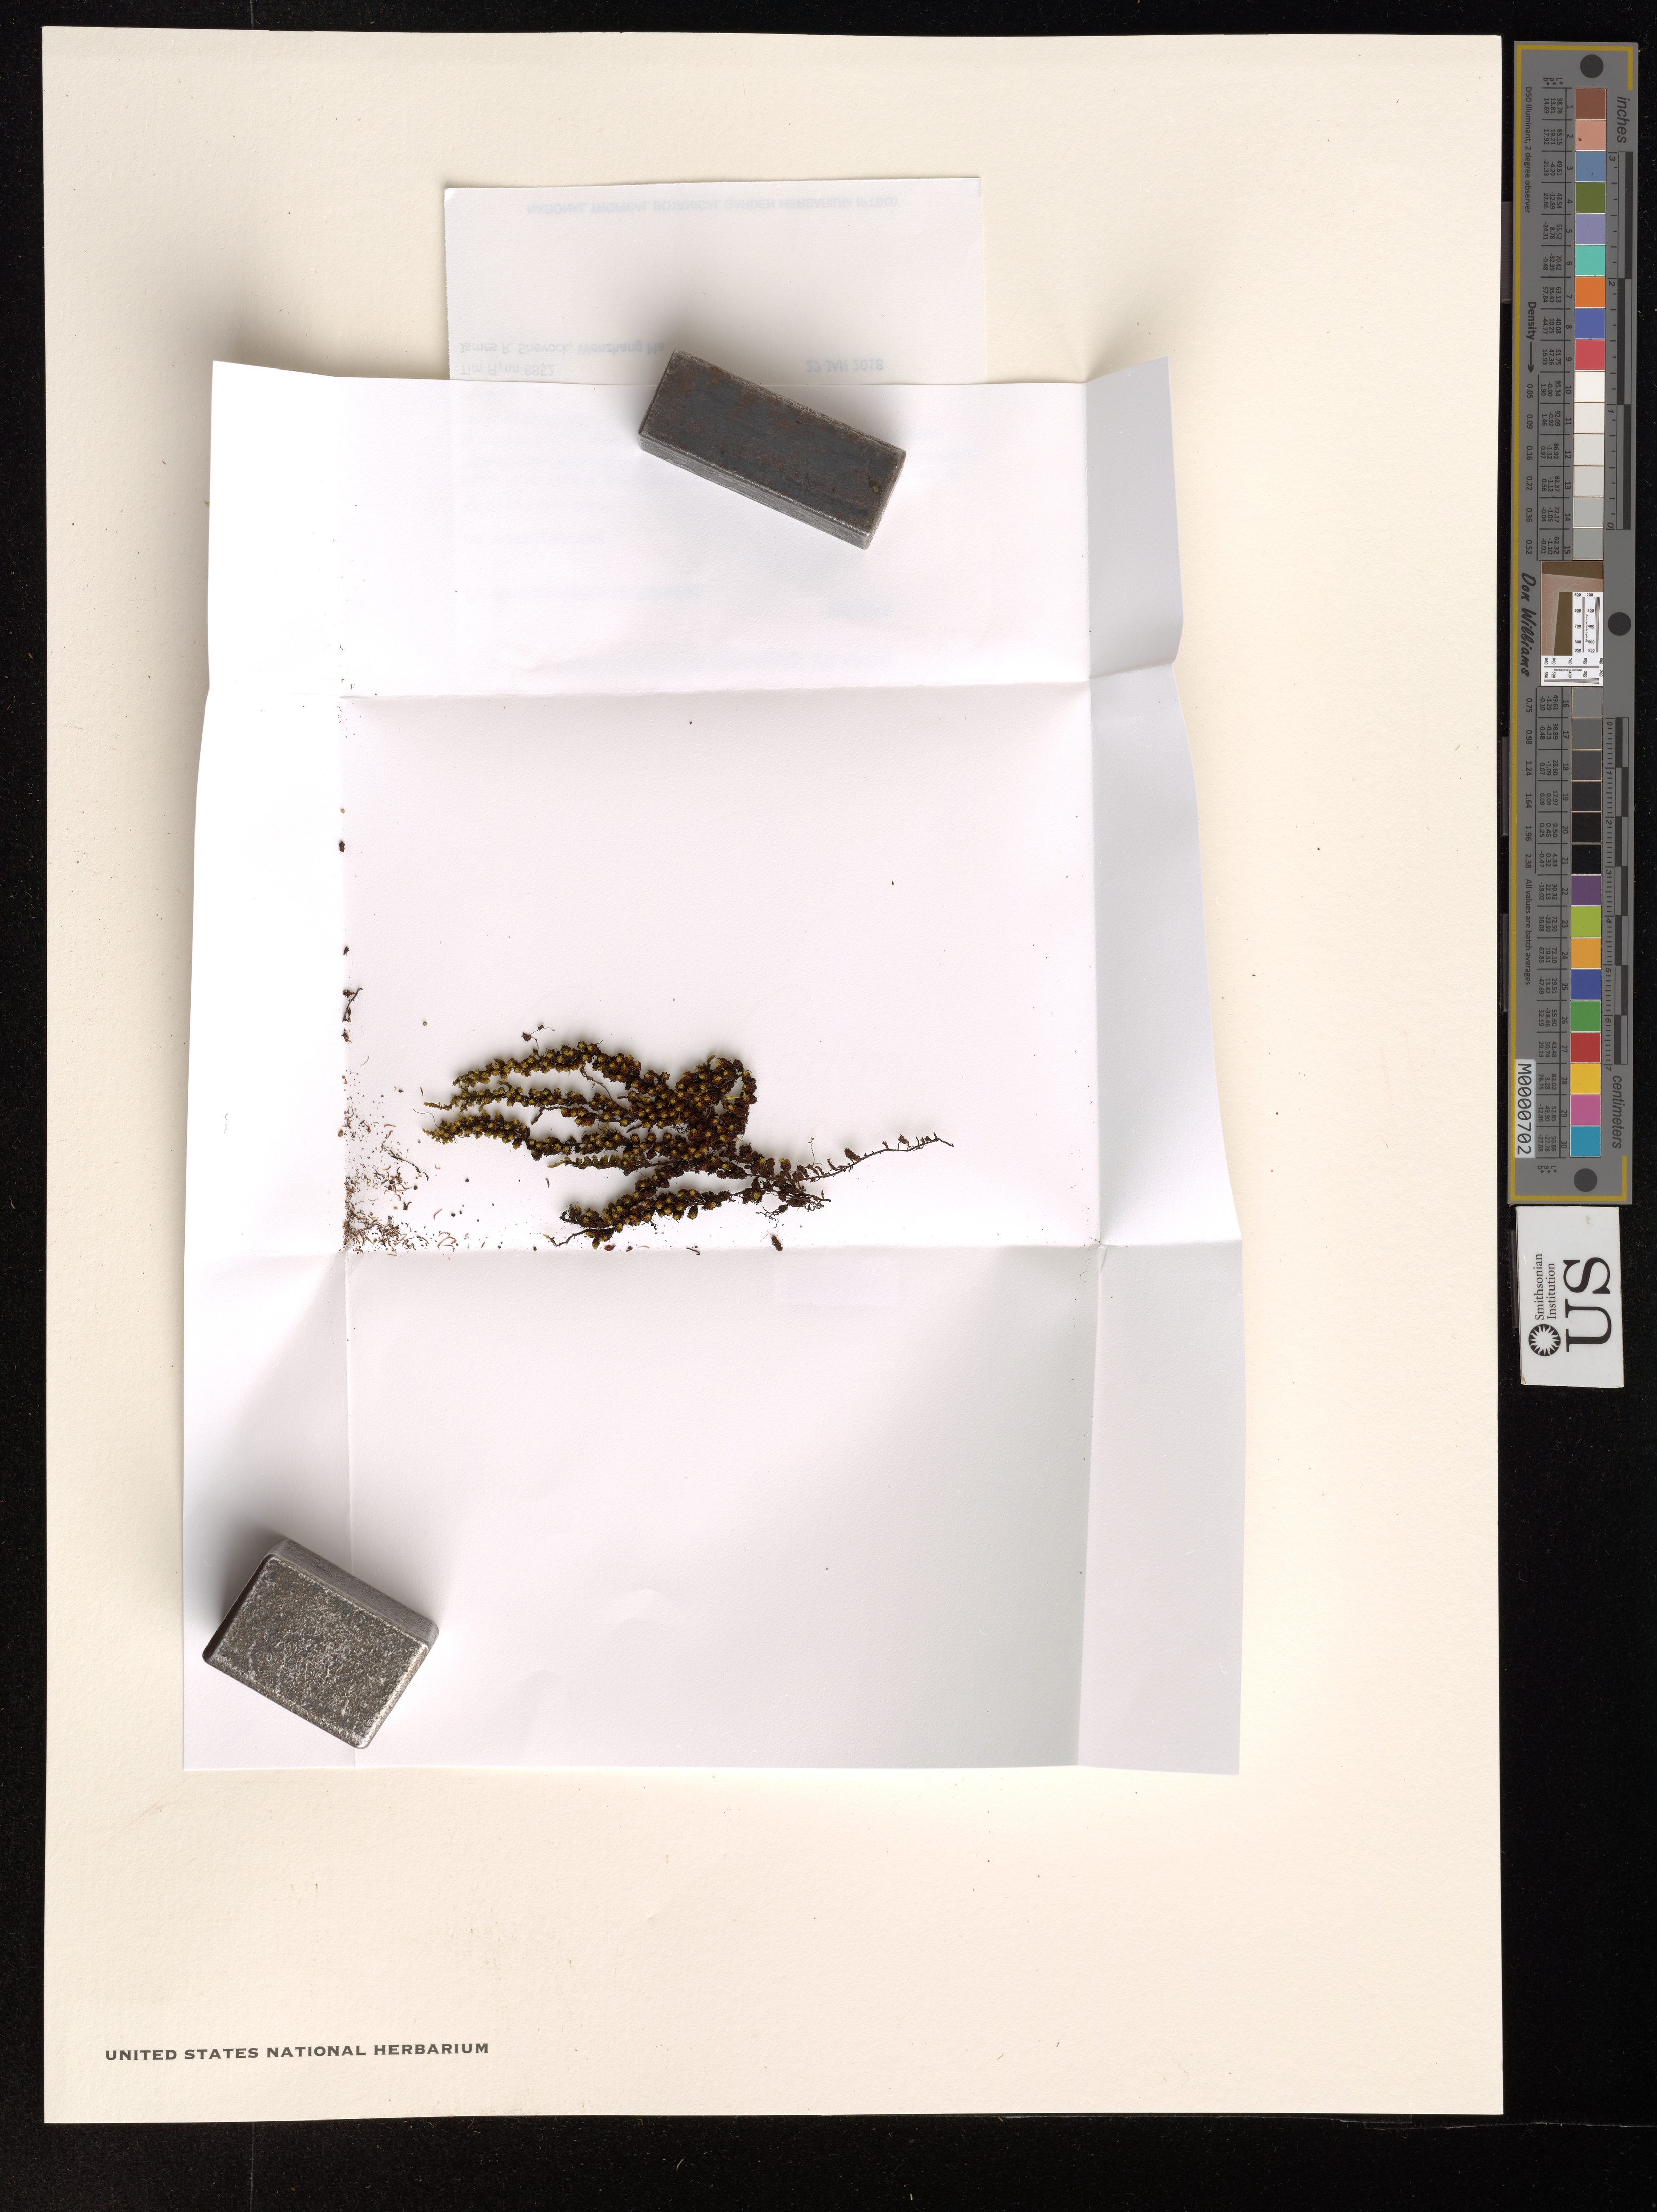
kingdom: Plantae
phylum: Bryophyta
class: Bryopsida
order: Orthotrichales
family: Orthotrichaceae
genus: Macromitrium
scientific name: Macromitrium piliferum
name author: Schwägr.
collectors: T. Flynn, J. R. Shevock & M. Wenzhang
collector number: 8852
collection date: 2018-01-27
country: United States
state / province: Hawaii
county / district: Kauai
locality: The Hawaiian Islands. Kauai Kawaihau District. Kealia Forest Reserve. Along Kapahi Stream.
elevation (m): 187